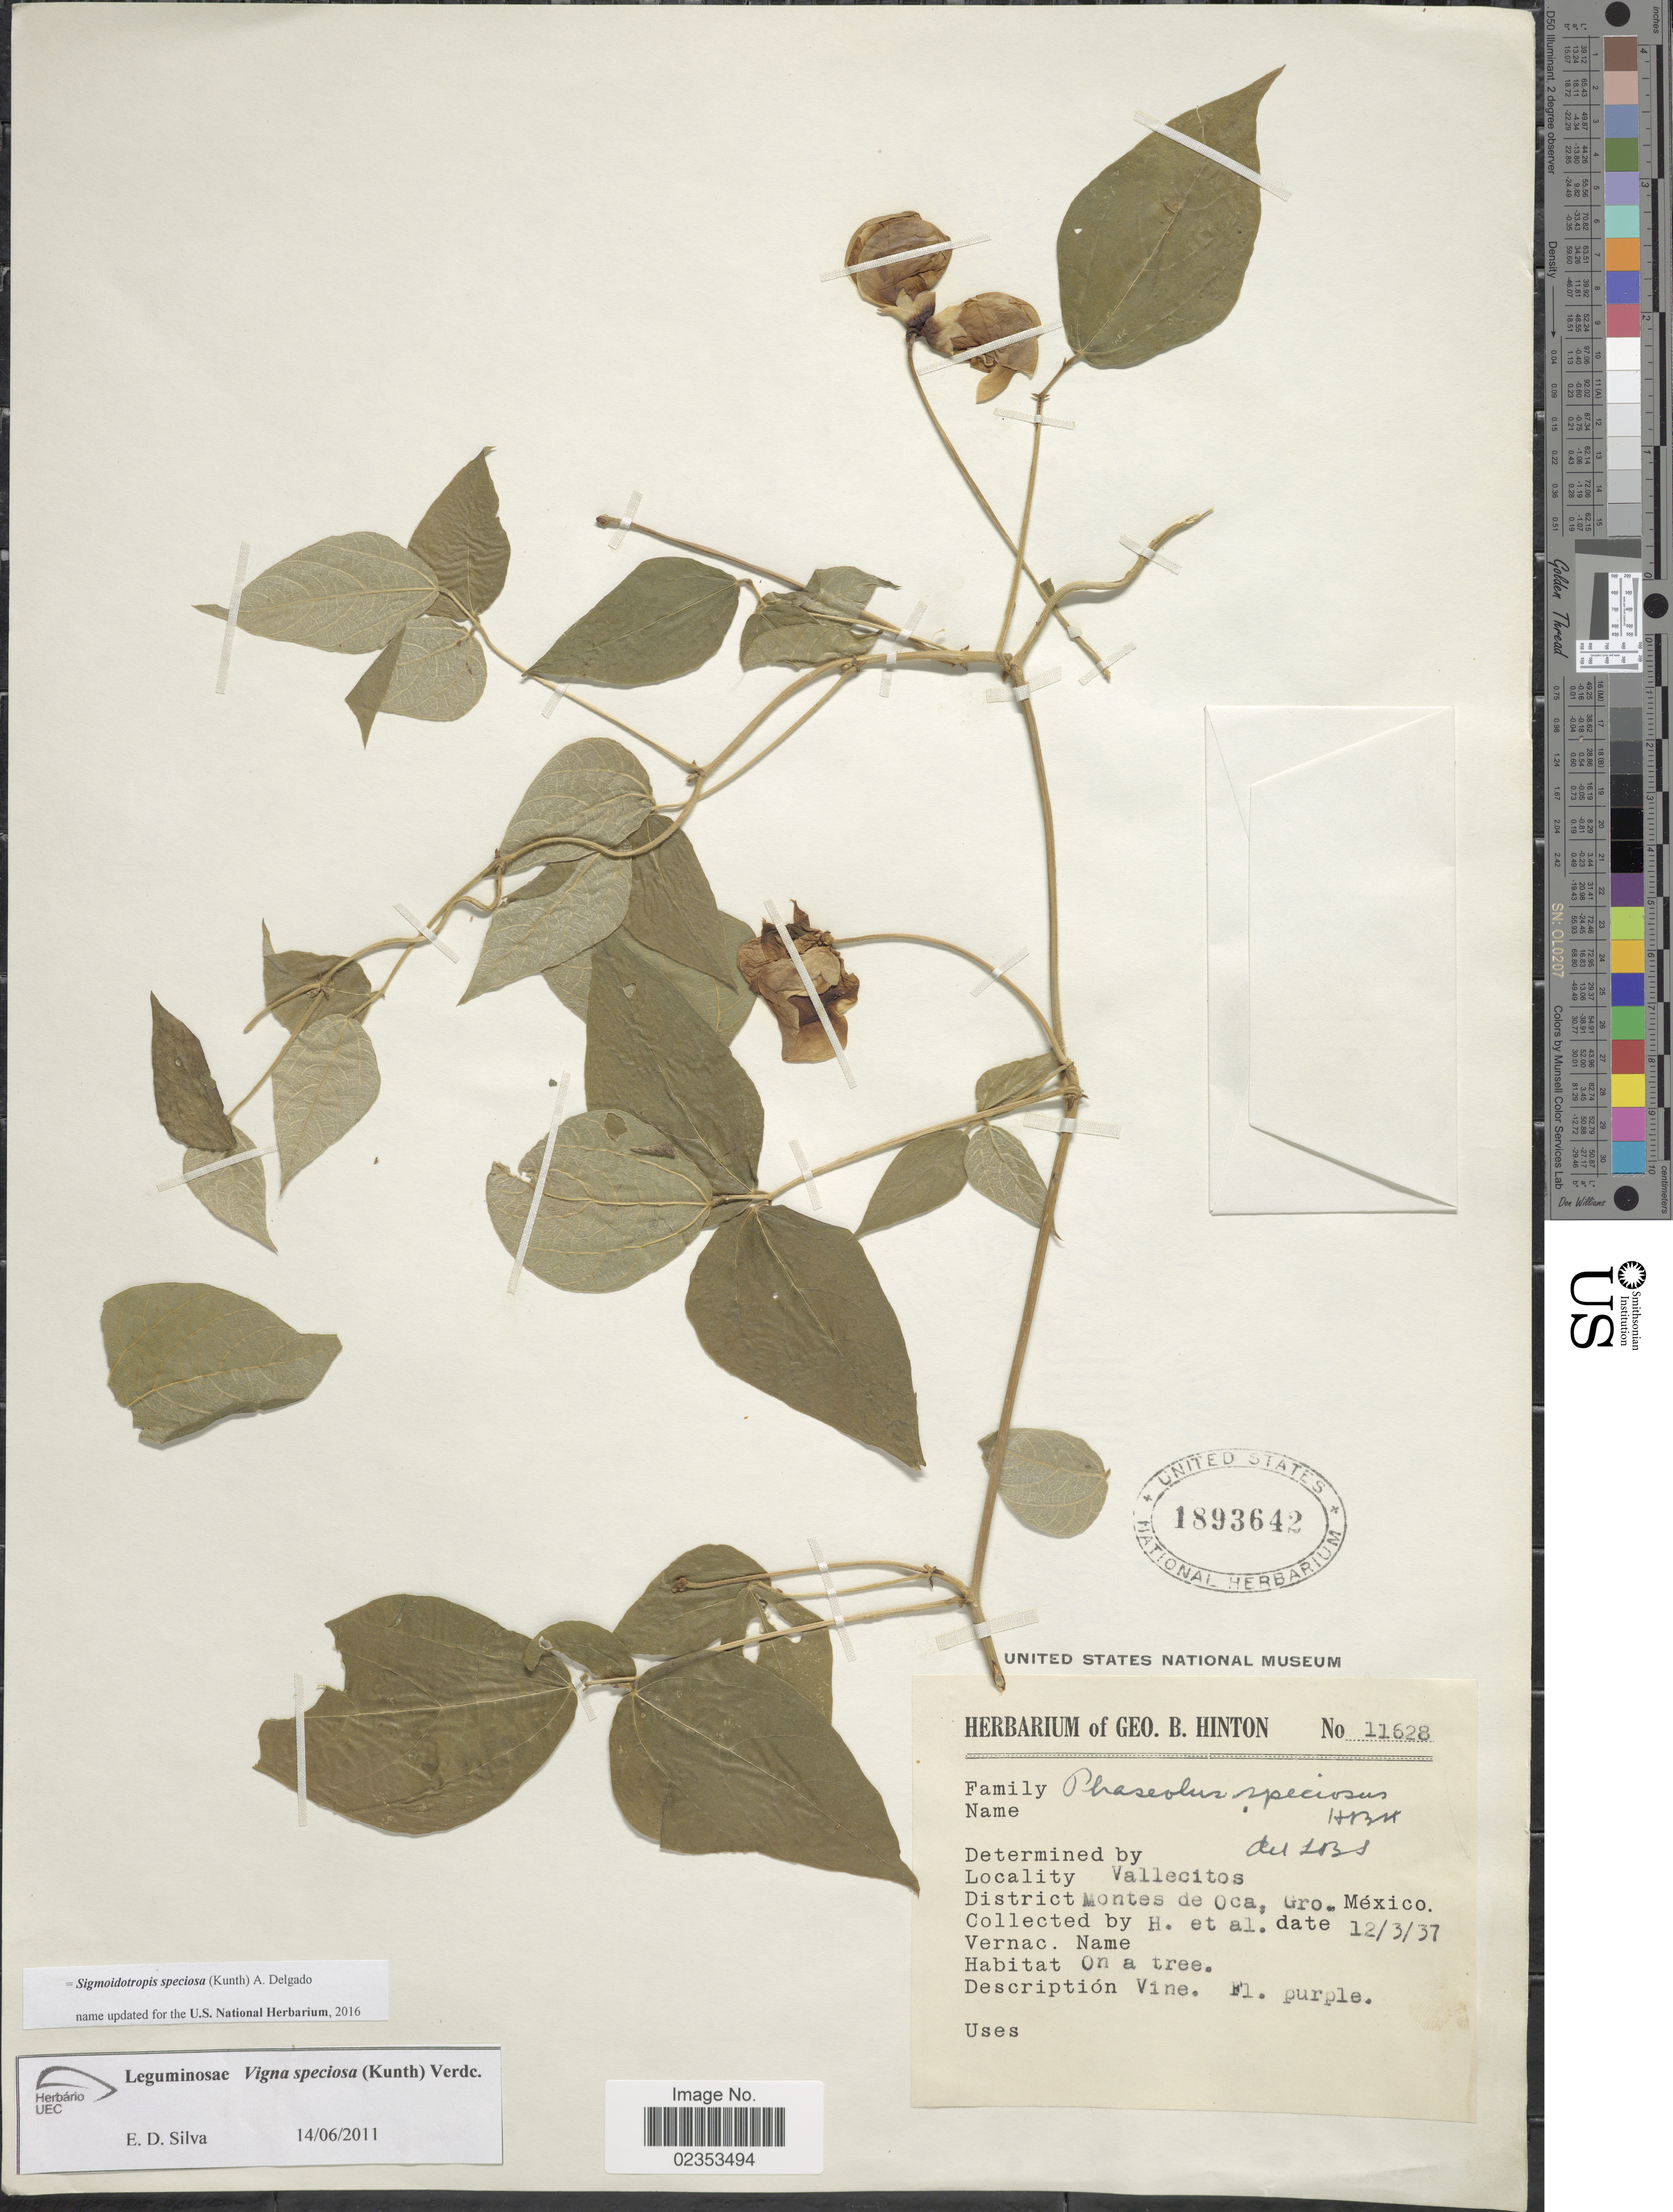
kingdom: Plantae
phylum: Tracheophyta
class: Magnoliopsida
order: Fabales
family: Fabaceae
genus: Sigmoidotropis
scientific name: Sigmoidotropis speciosa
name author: (Kunth) A. Delgado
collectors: G. B. Hinton & et al.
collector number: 11628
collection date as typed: Transcribed d/m/y: 3/12/37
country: Mexico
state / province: Guerrero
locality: Vallecitos, District Montes de Oca.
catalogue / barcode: US 1893642